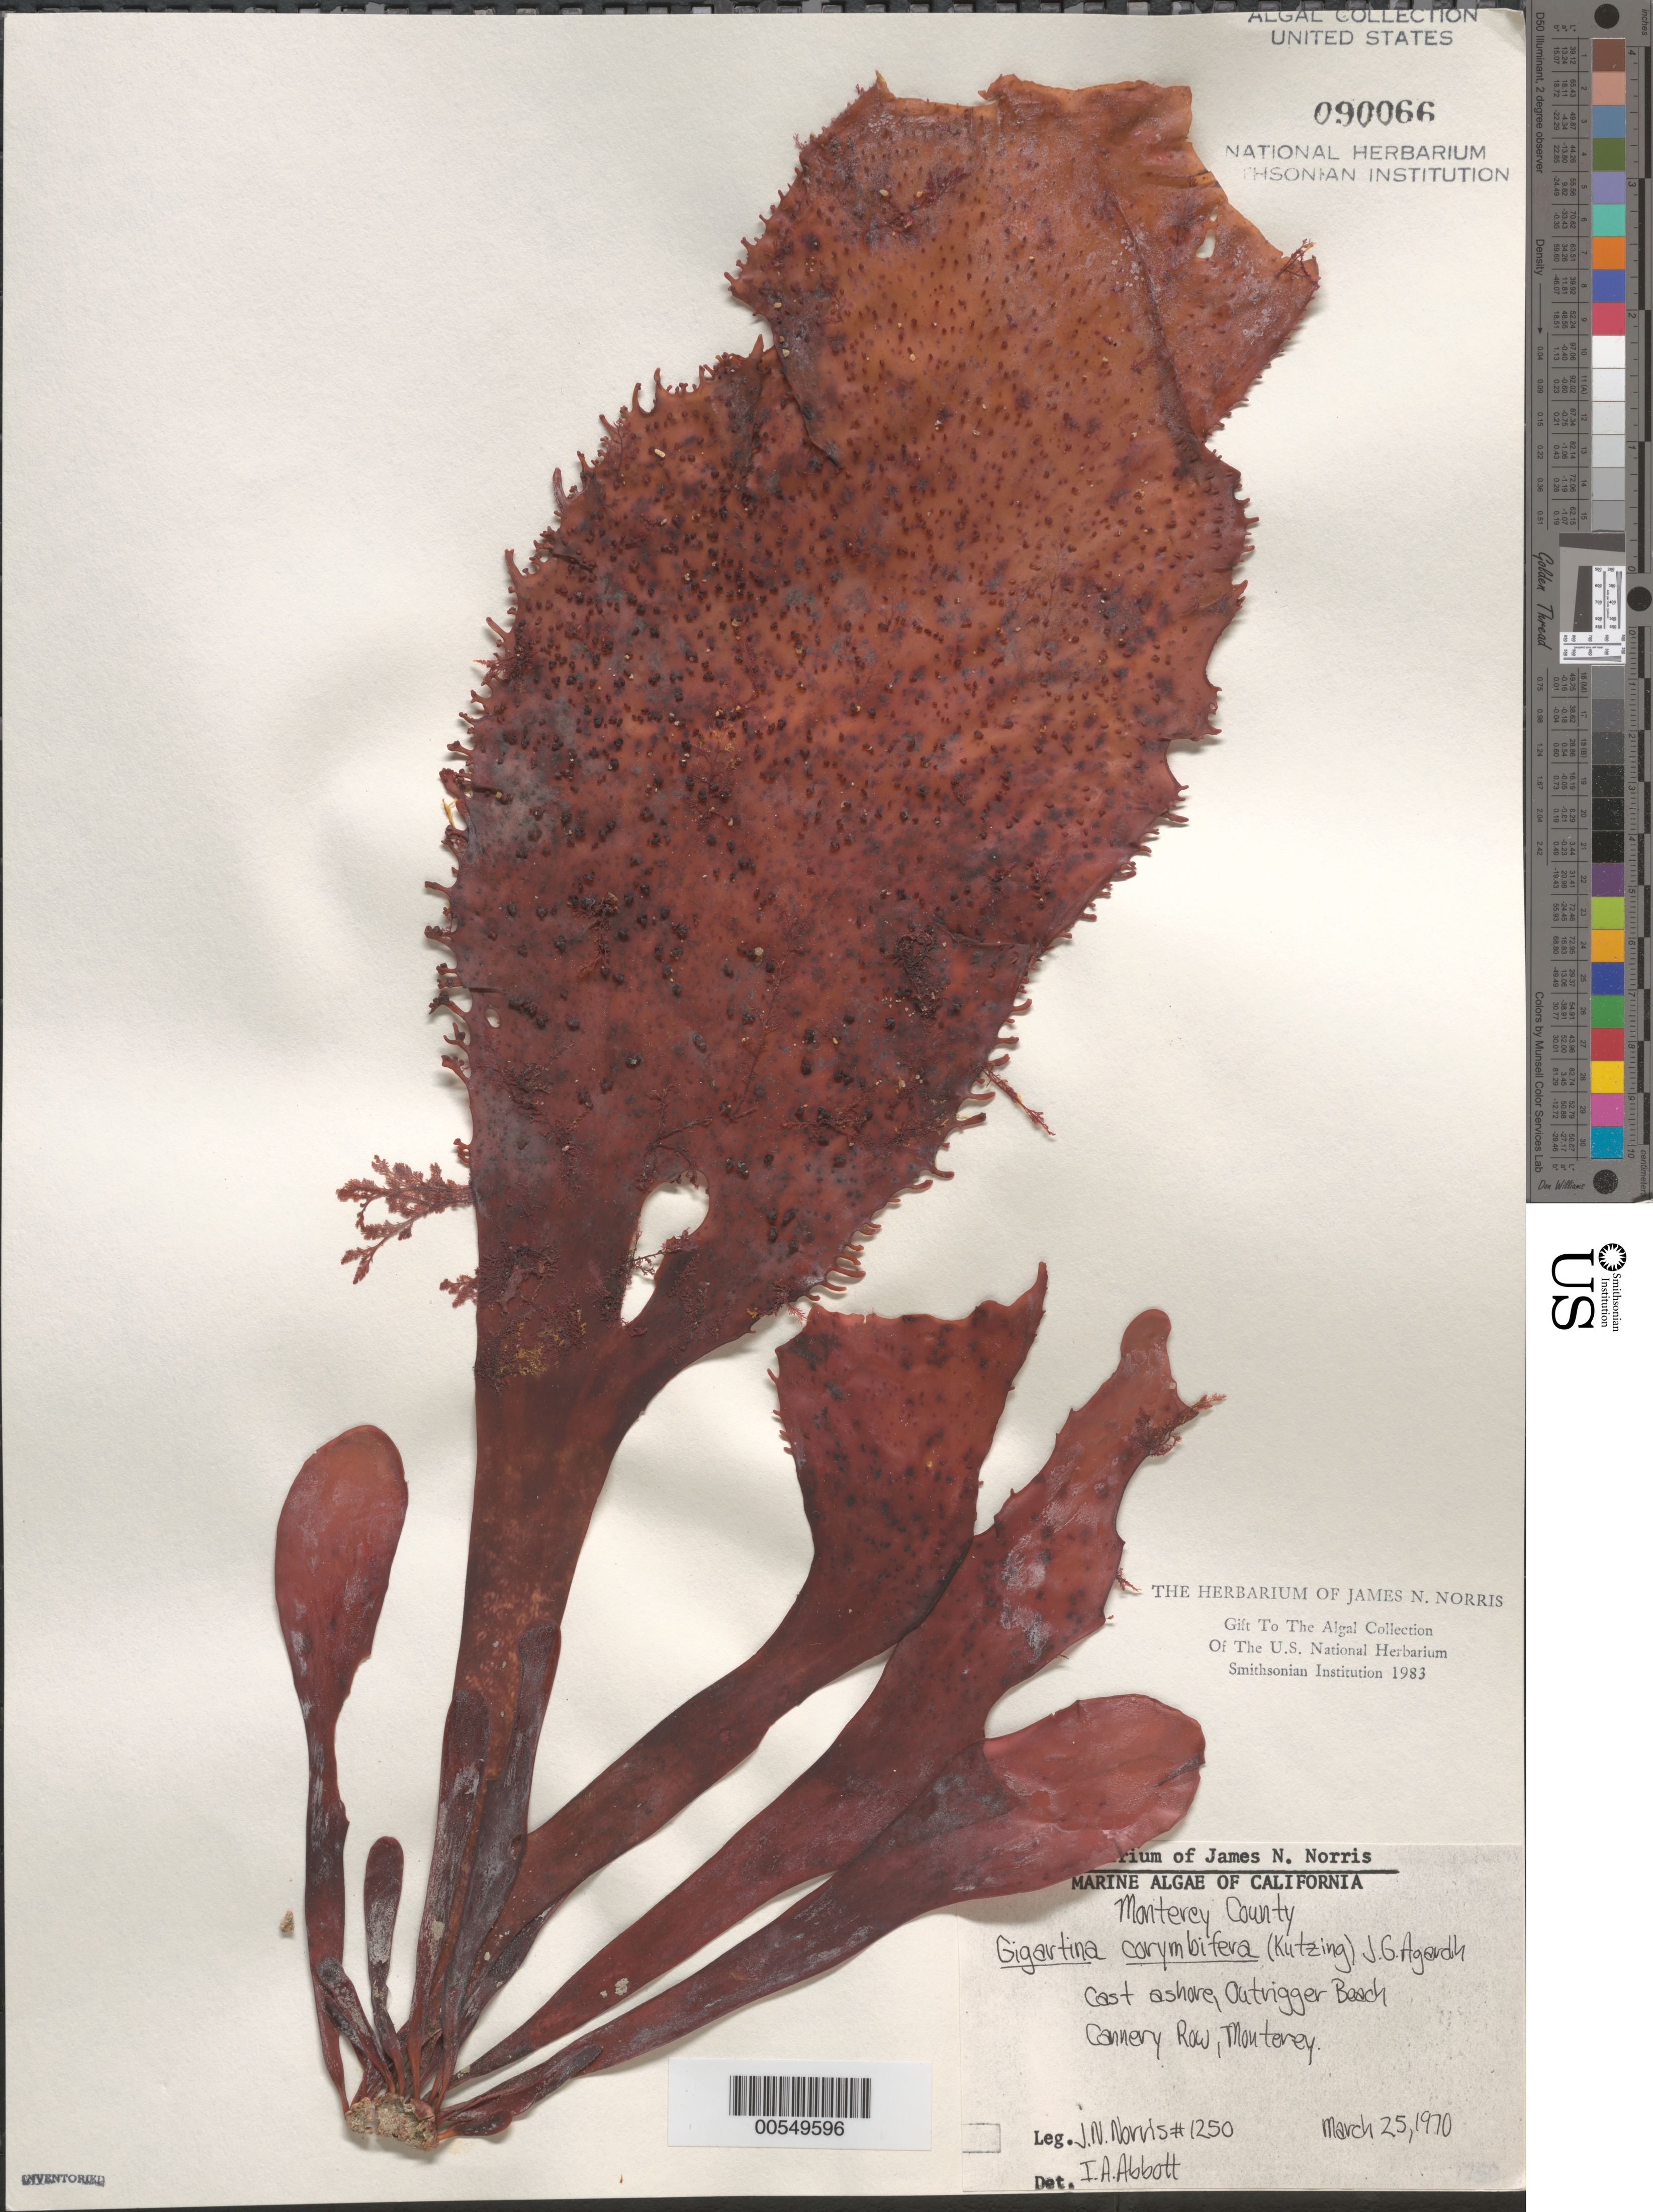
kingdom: Plantae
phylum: Rhodophyta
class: Florideophyceae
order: Gigartinales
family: Gigartinaceae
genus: Chondracanthus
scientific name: Chondracanthus corymbiferus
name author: (Kütz.) Guiry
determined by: Algae name updating Project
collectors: J. N. Norris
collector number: JN-1250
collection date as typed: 25 Mar 1970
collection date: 1970-03-25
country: United States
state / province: California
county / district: Monterey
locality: Outrigger Beach, Cannery Row, Monterey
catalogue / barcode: US 90066